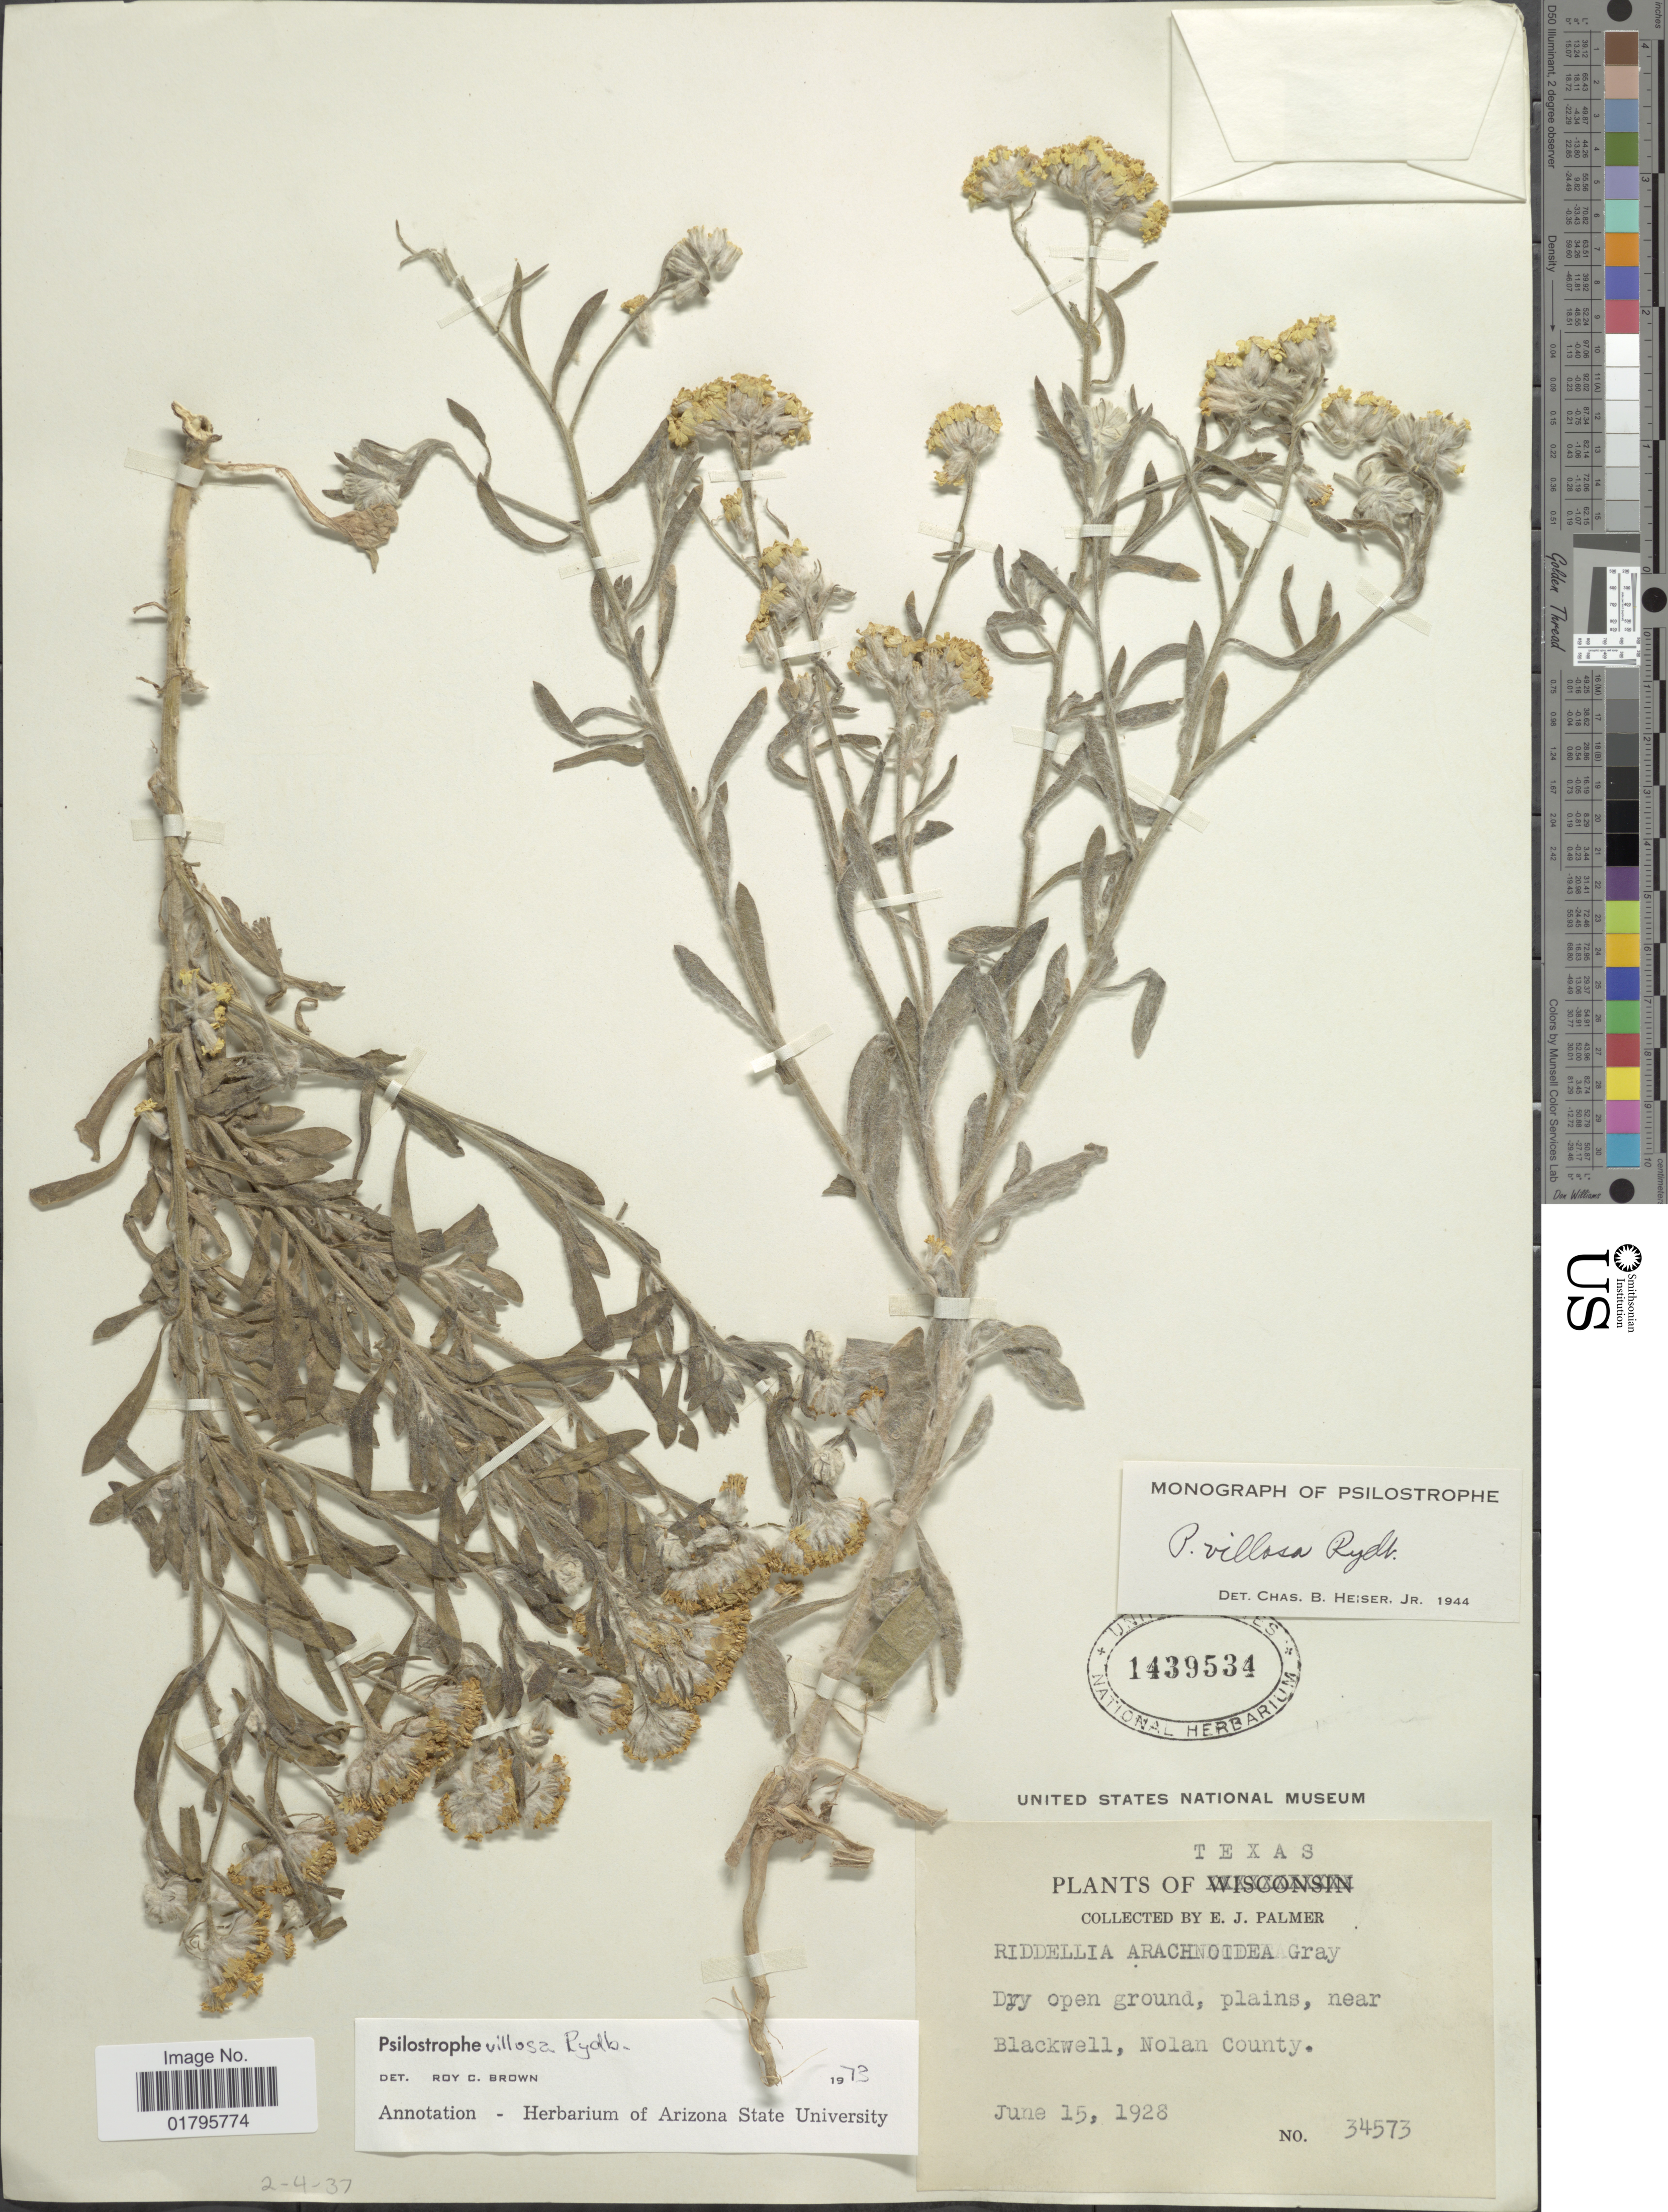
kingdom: Plantae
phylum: Tracheophyta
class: Magnoliopsida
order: Asterales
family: Asteraceae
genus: Psilostrophe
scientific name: Psilostrophe villosa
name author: Rydb. ex Britton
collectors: E. J. Palmer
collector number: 34573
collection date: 1928-06-15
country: United States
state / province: Texas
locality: Near Blackwell, Nolan County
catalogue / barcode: US 1439534